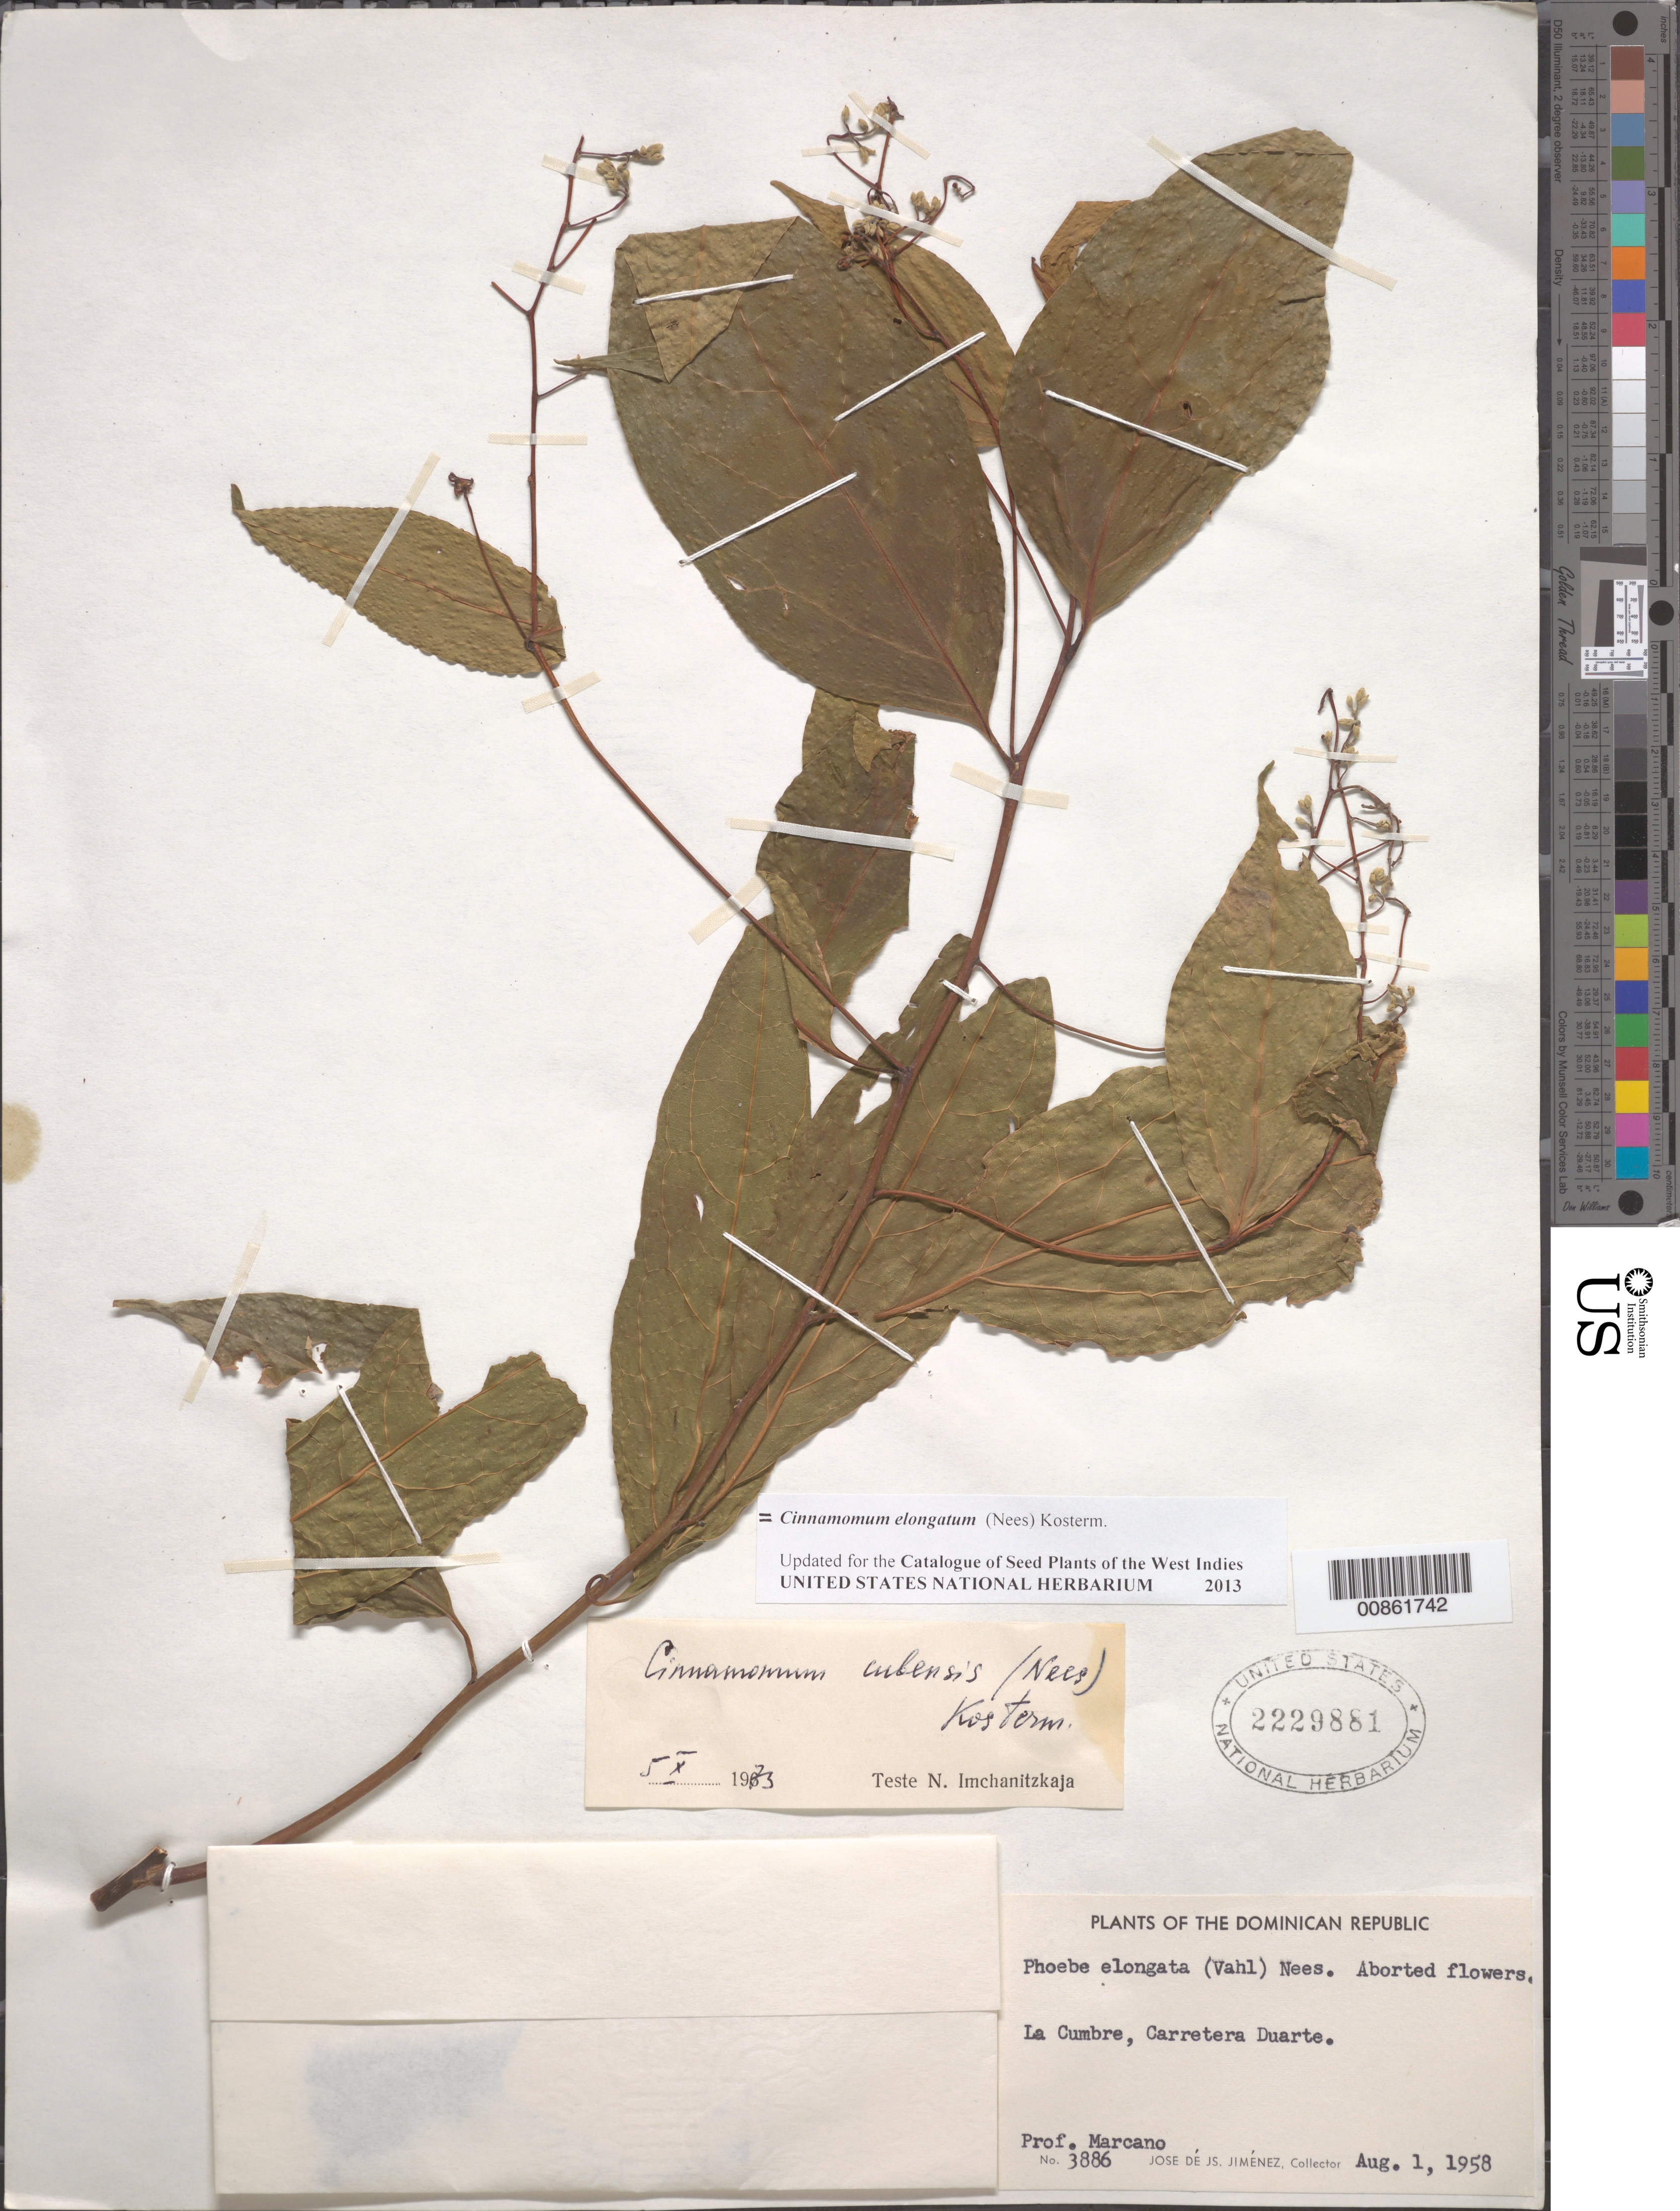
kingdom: Plantae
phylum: Tracheophyta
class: Magnoliopsida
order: Laurales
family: Lauraceae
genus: Cinnamomum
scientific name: Cinnamomum elongatum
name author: (Nees) Kosterm.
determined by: Imchanitzkaja, N.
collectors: J. J. Jiménez Almonte & E. J. Marcano F.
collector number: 3886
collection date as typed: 01 Aug 1958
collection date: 1958-08-01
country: Dominican Republic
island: Hispaniola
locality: La Cumbre, Carretera Duarte.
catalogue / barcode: US 2229881